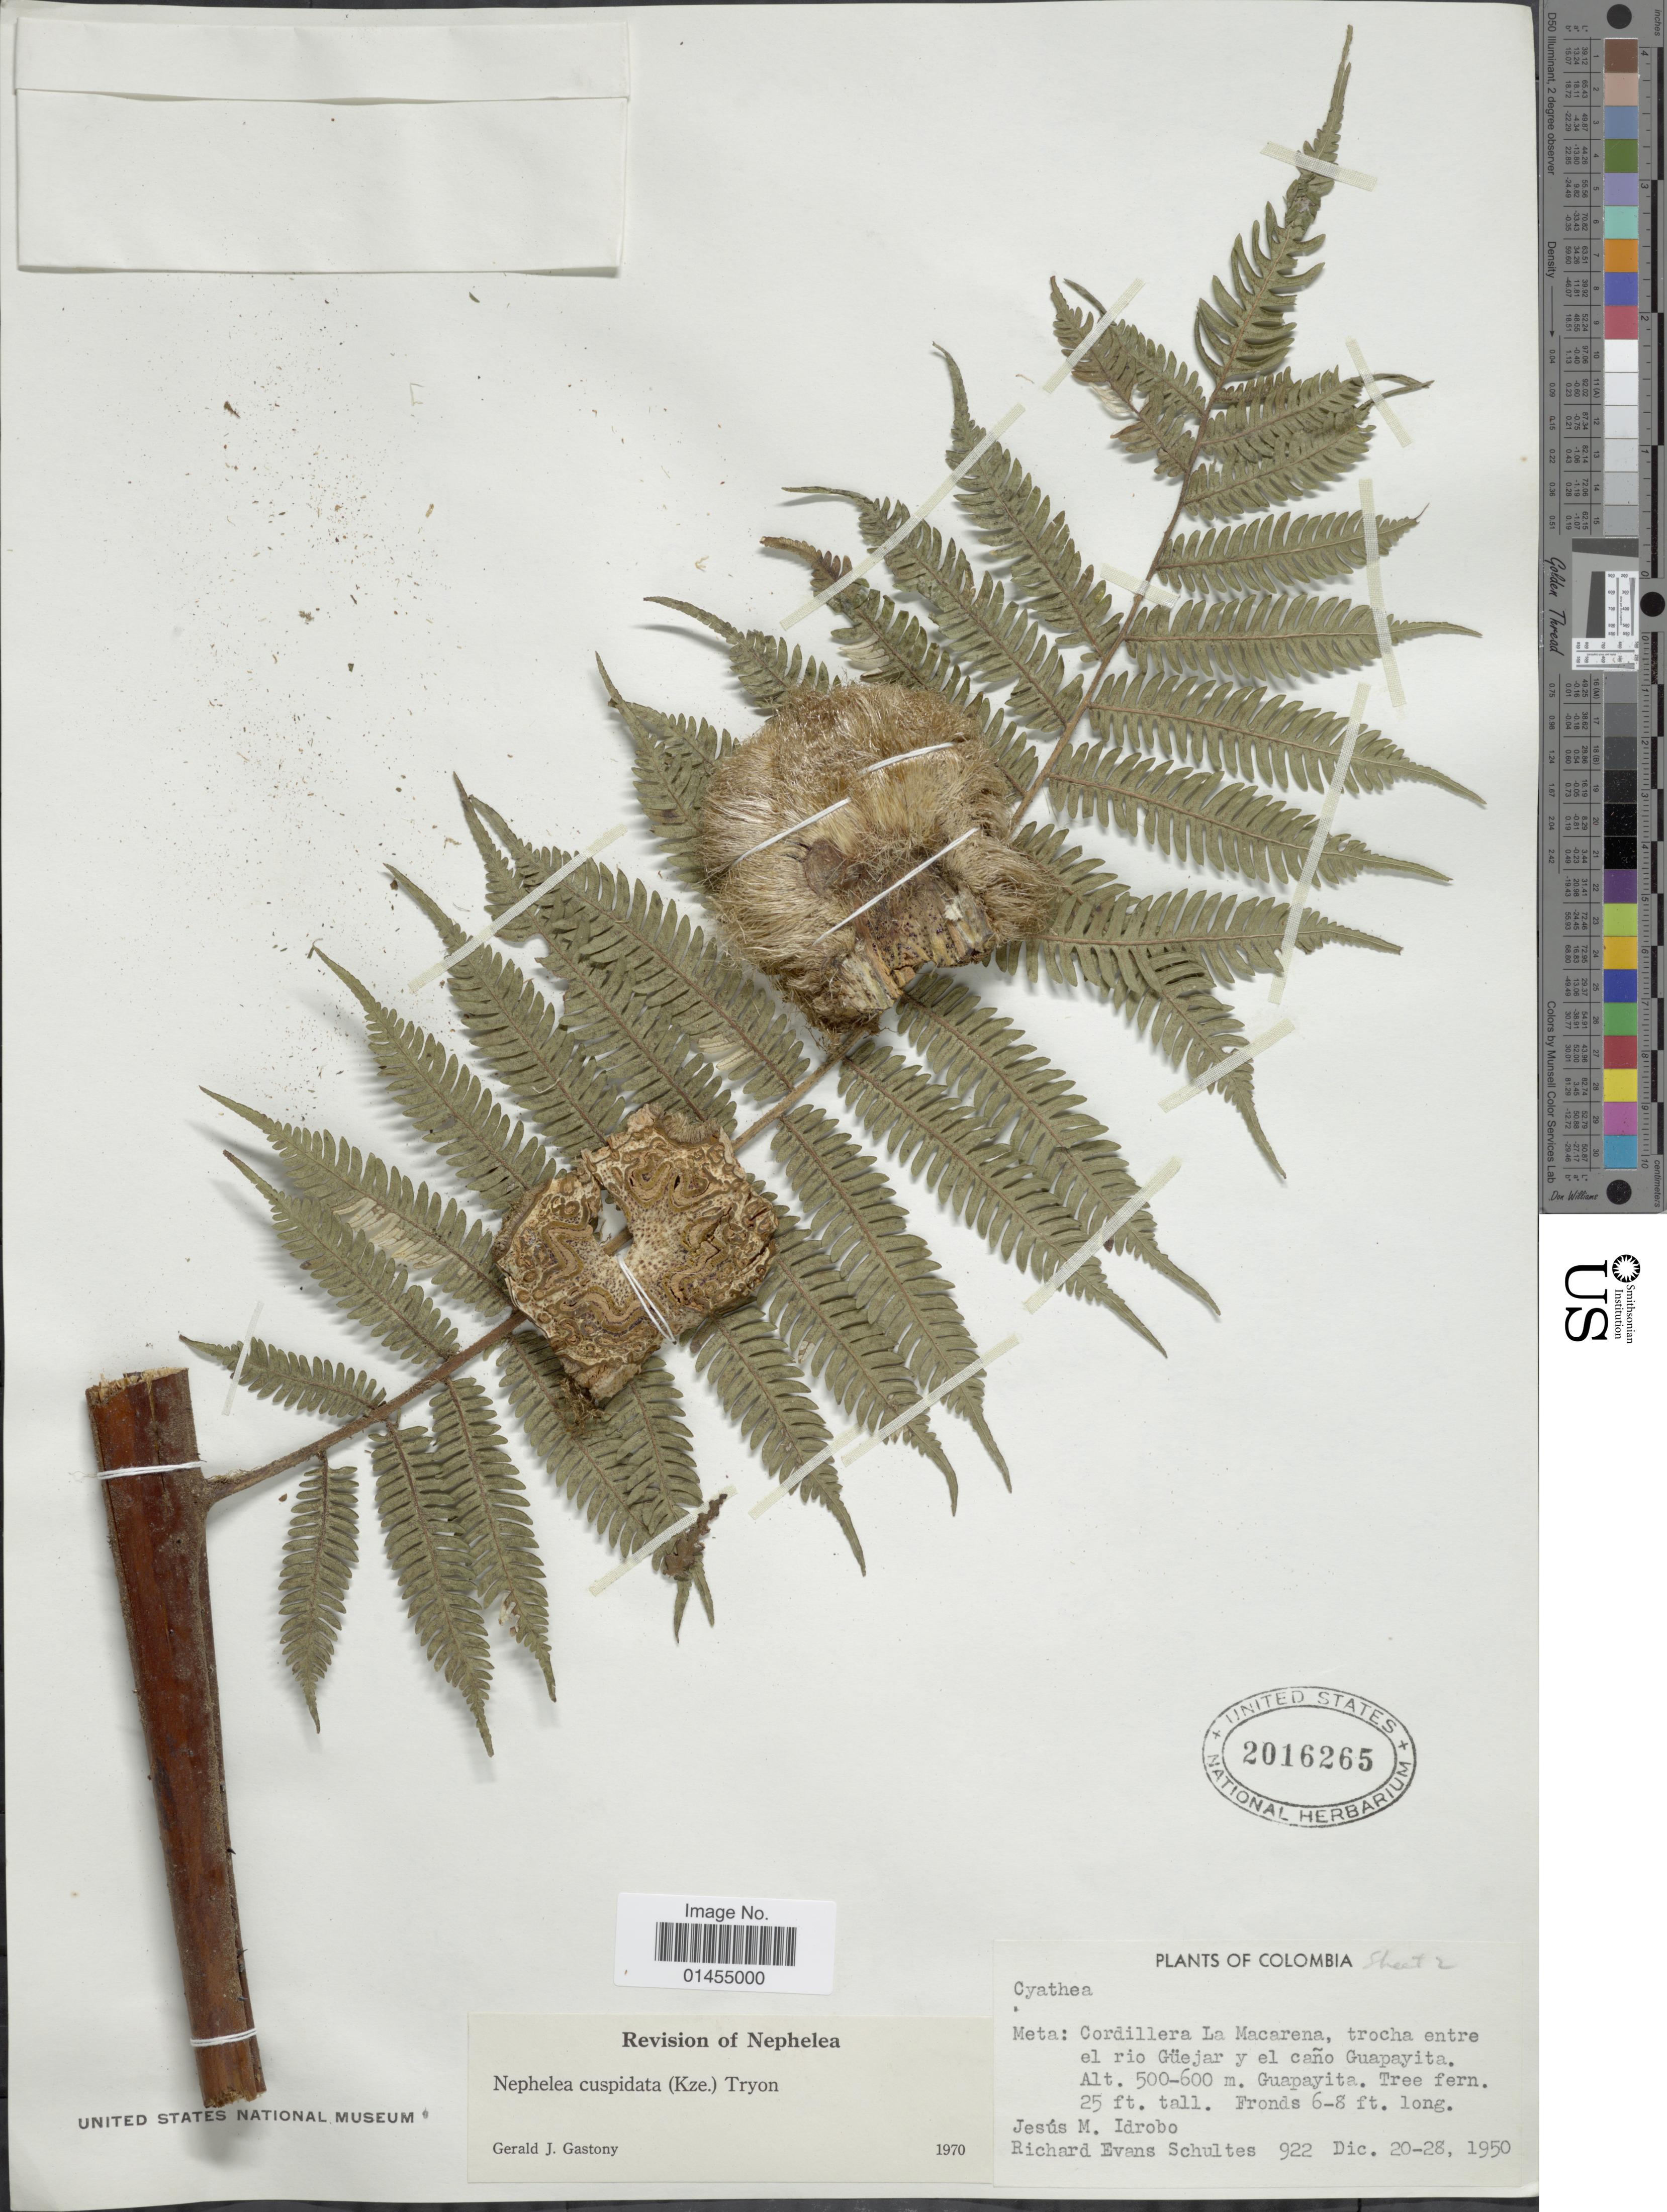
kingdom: Plantae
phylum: Tracheophyta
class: Polypodiopsida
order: Cyatheales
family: Cyatheaceae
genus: Alsophila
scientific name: Alsophila cuspidata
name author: (Kunze) D.S. Conant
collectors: J. M. Idrobo & R. E. Schultes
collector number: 922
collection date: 1950-12-20/1950-12-28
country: Colombia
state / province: Meta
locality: Cordillera La Macarena, trocha entre el rio Güejar y el caño Guapayita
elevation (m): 500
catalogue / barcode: US 2016265